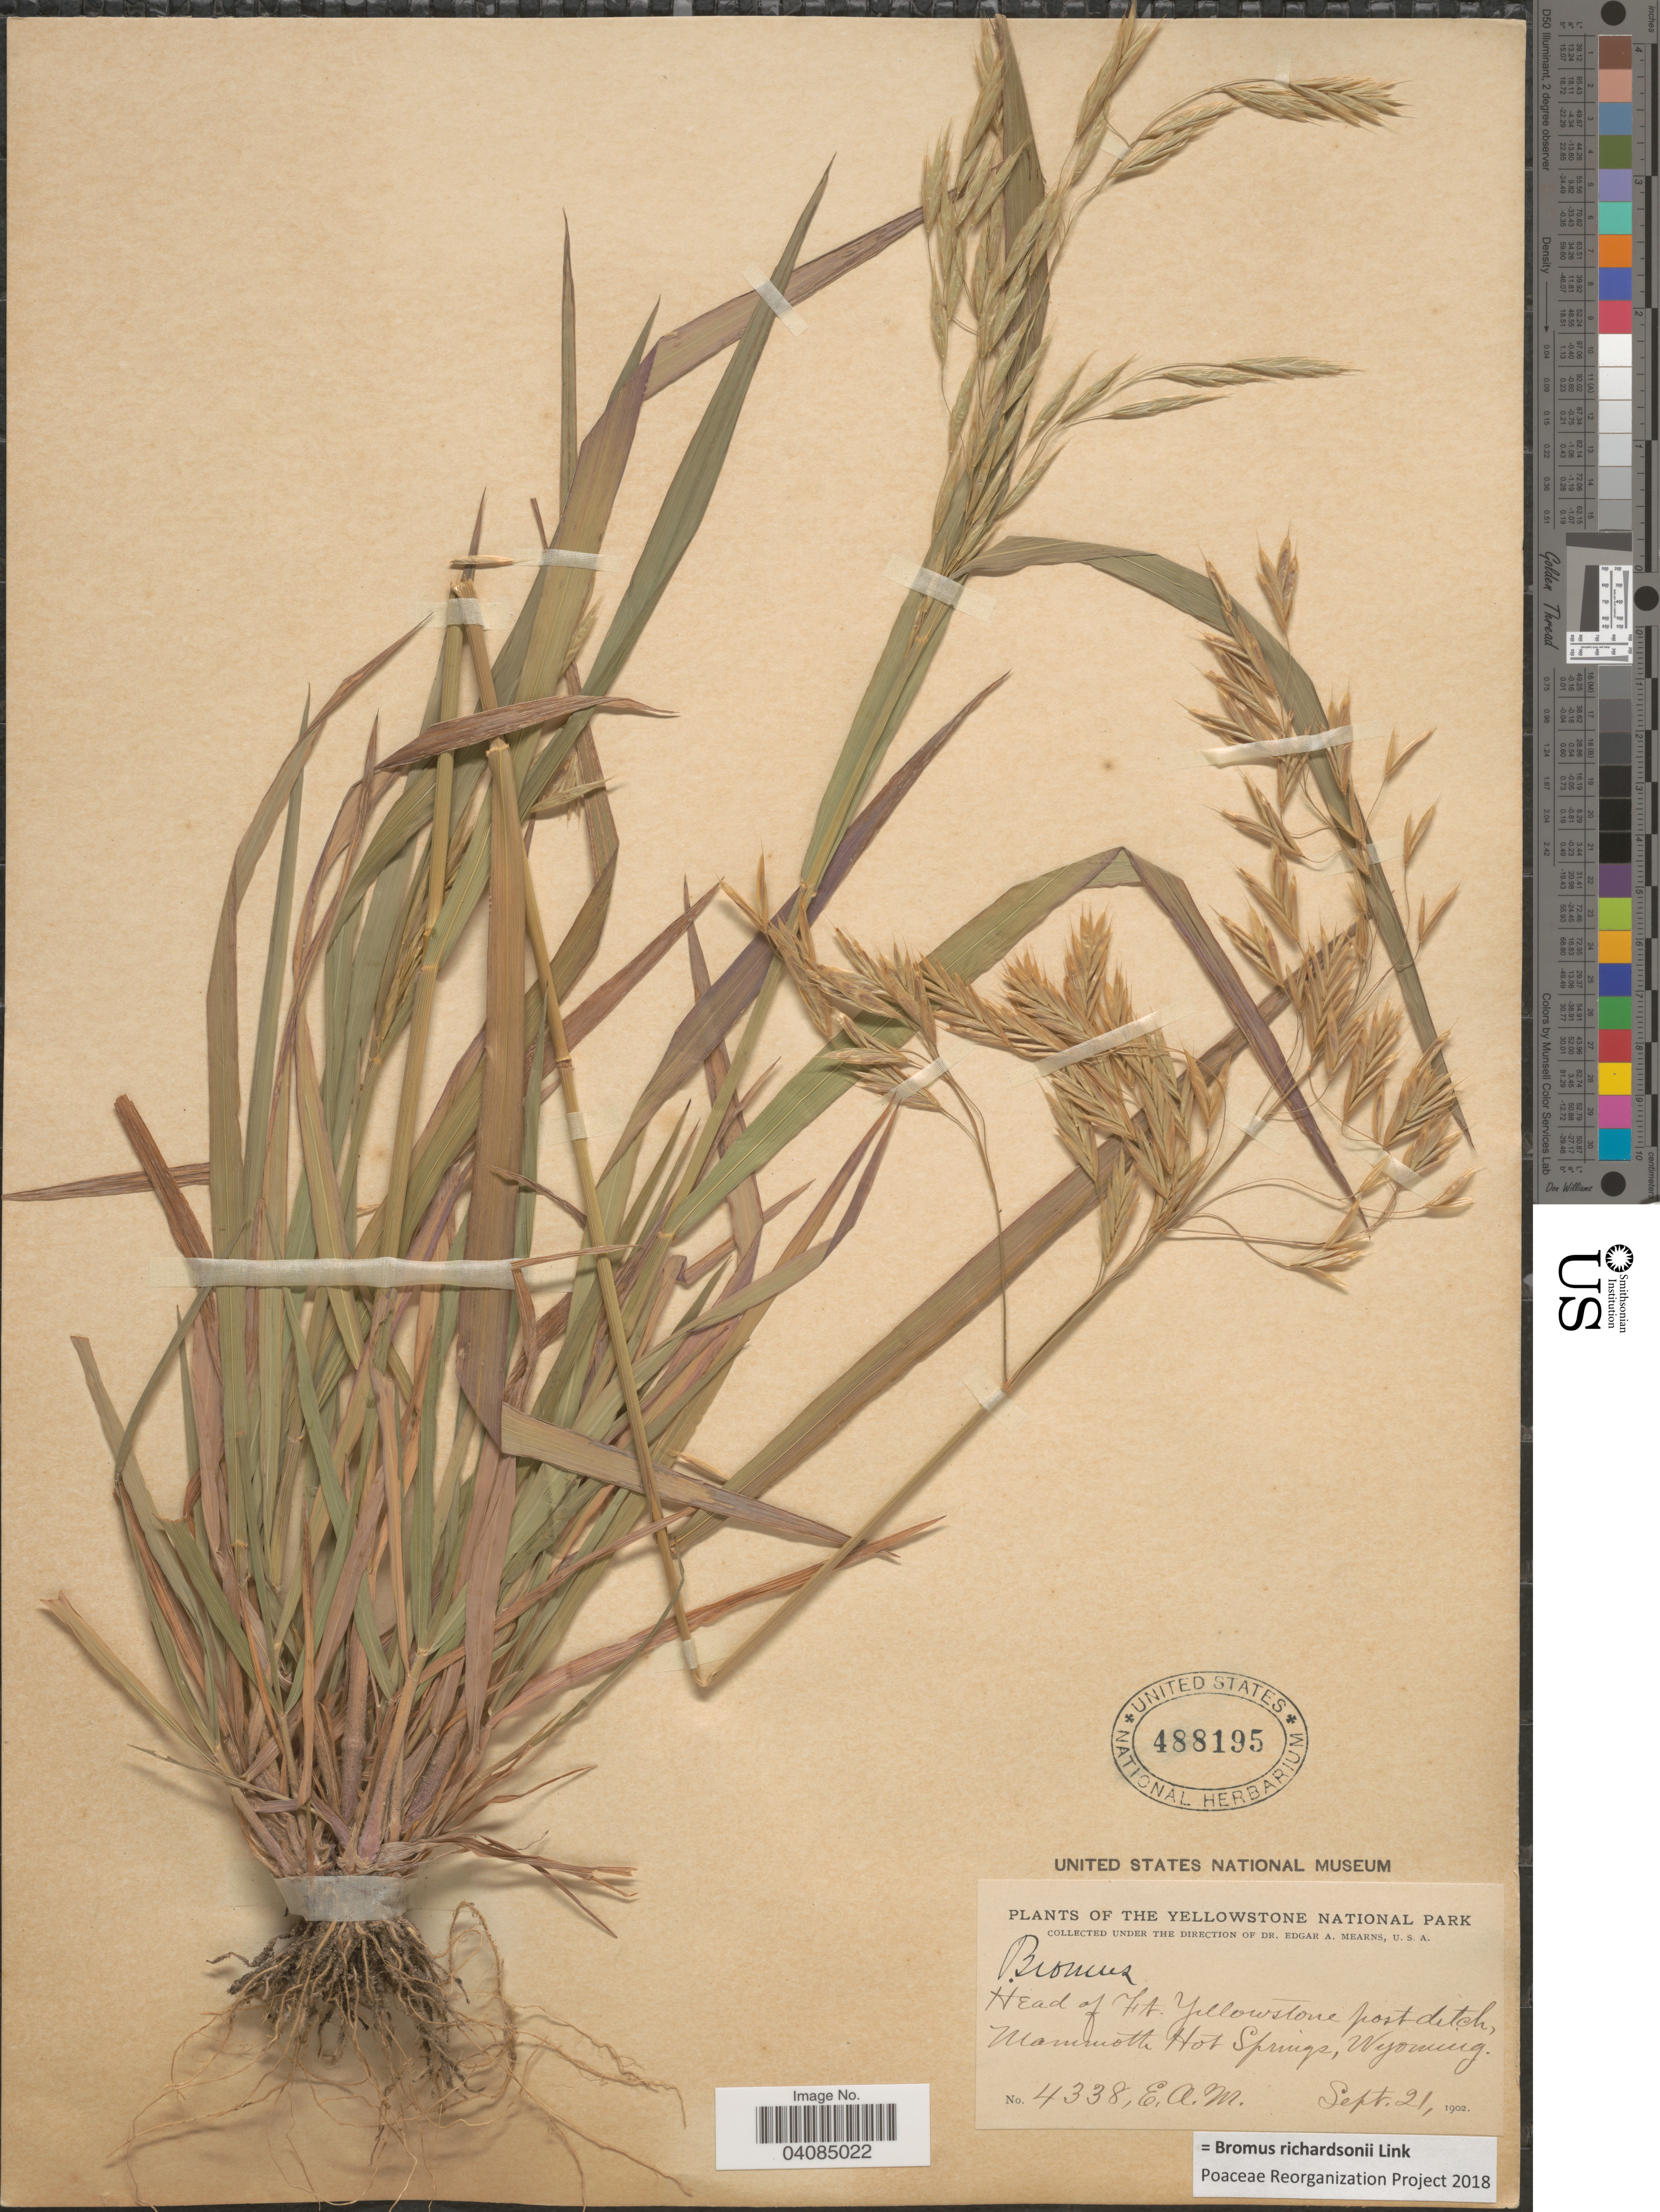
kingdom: Plantae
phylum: Tracheophyta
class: Liliopsida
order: Poales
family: Poaceae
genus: Bromus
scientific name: Bromus racemosus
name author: L.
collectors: E. A. Mearns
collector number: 4338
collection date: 1902-09-21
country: United States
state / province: Wyoming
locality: The Yellowstone National Park. Head of Ft. Yellowstone post ditch, Mammoth Hot Springs.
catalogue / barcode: US 488195